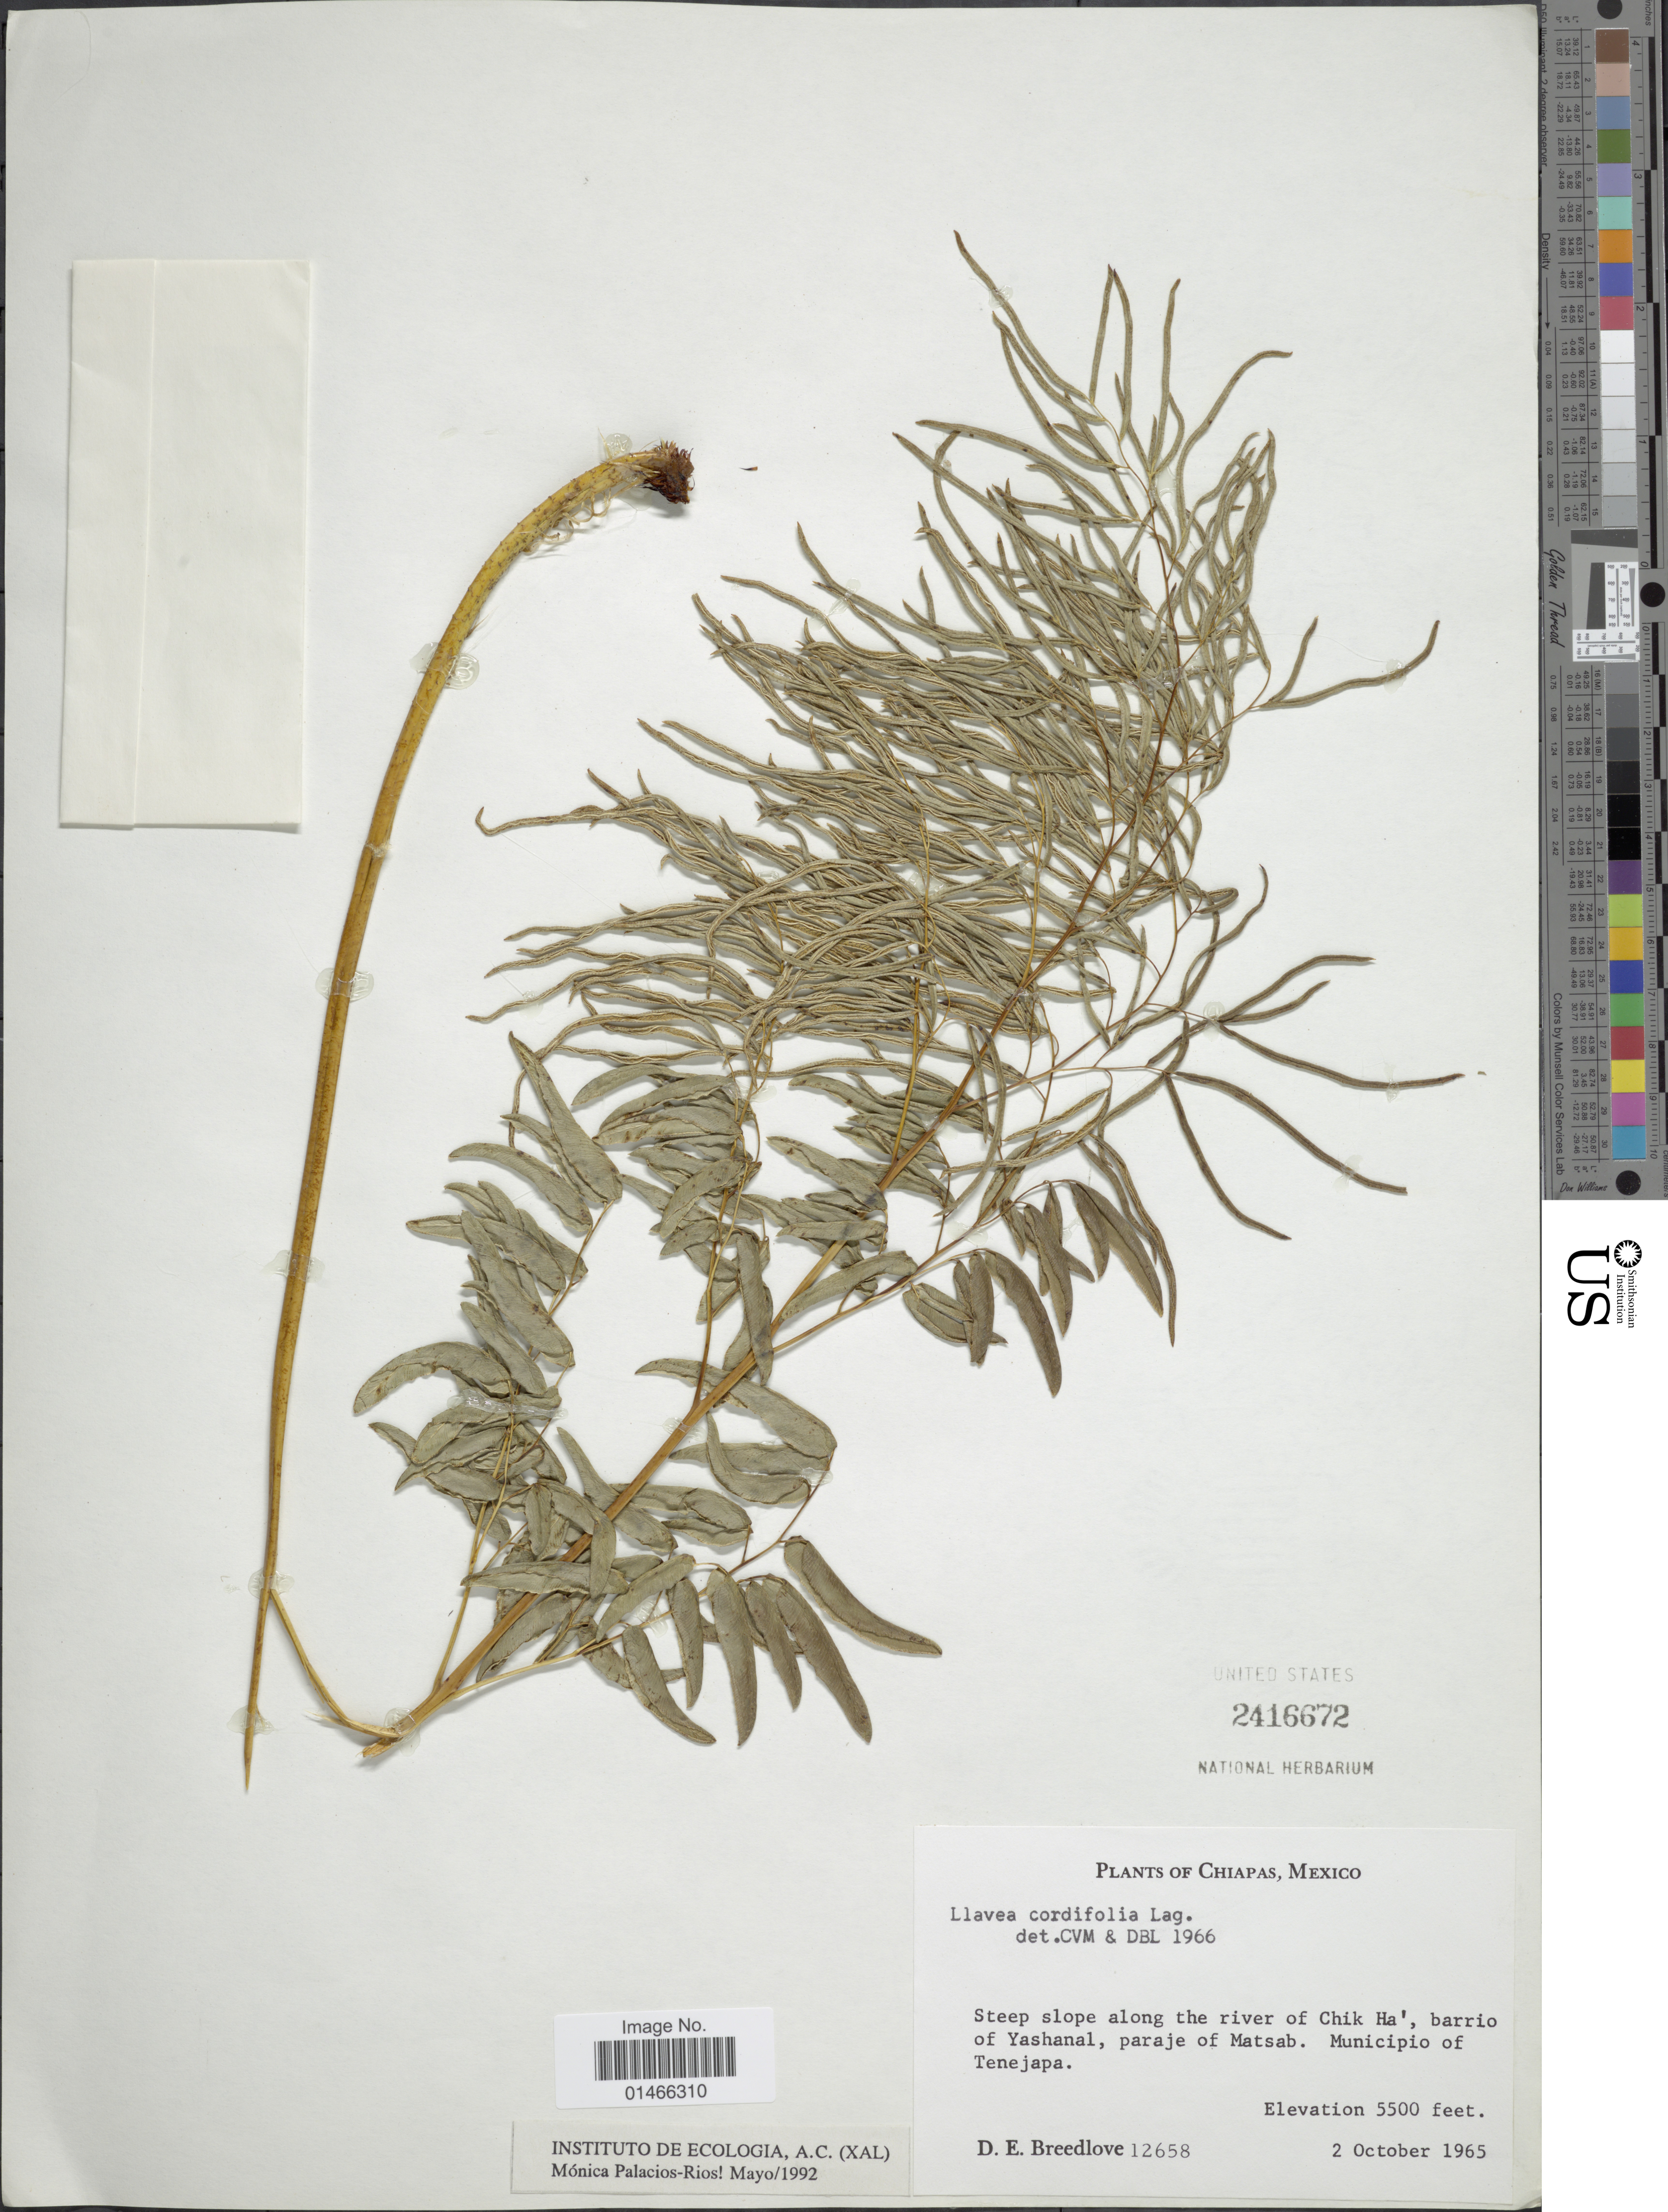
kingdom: Plantae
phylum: Tracheophyta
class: Polypodiopsida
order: Polypodiales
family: Pteridaceae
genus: Llavea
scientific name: Llavea cordifolia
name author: Lag.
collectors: D. E. Breedlove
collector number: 12658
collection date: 1965-10-02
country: Mexico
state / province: Chiapas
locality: Steep slope along the river of Chik Ha', barrio of Yashanal, paraje of Matsab. Muncipio of Tenejapa.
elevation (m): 1676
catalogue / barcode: US 2416672